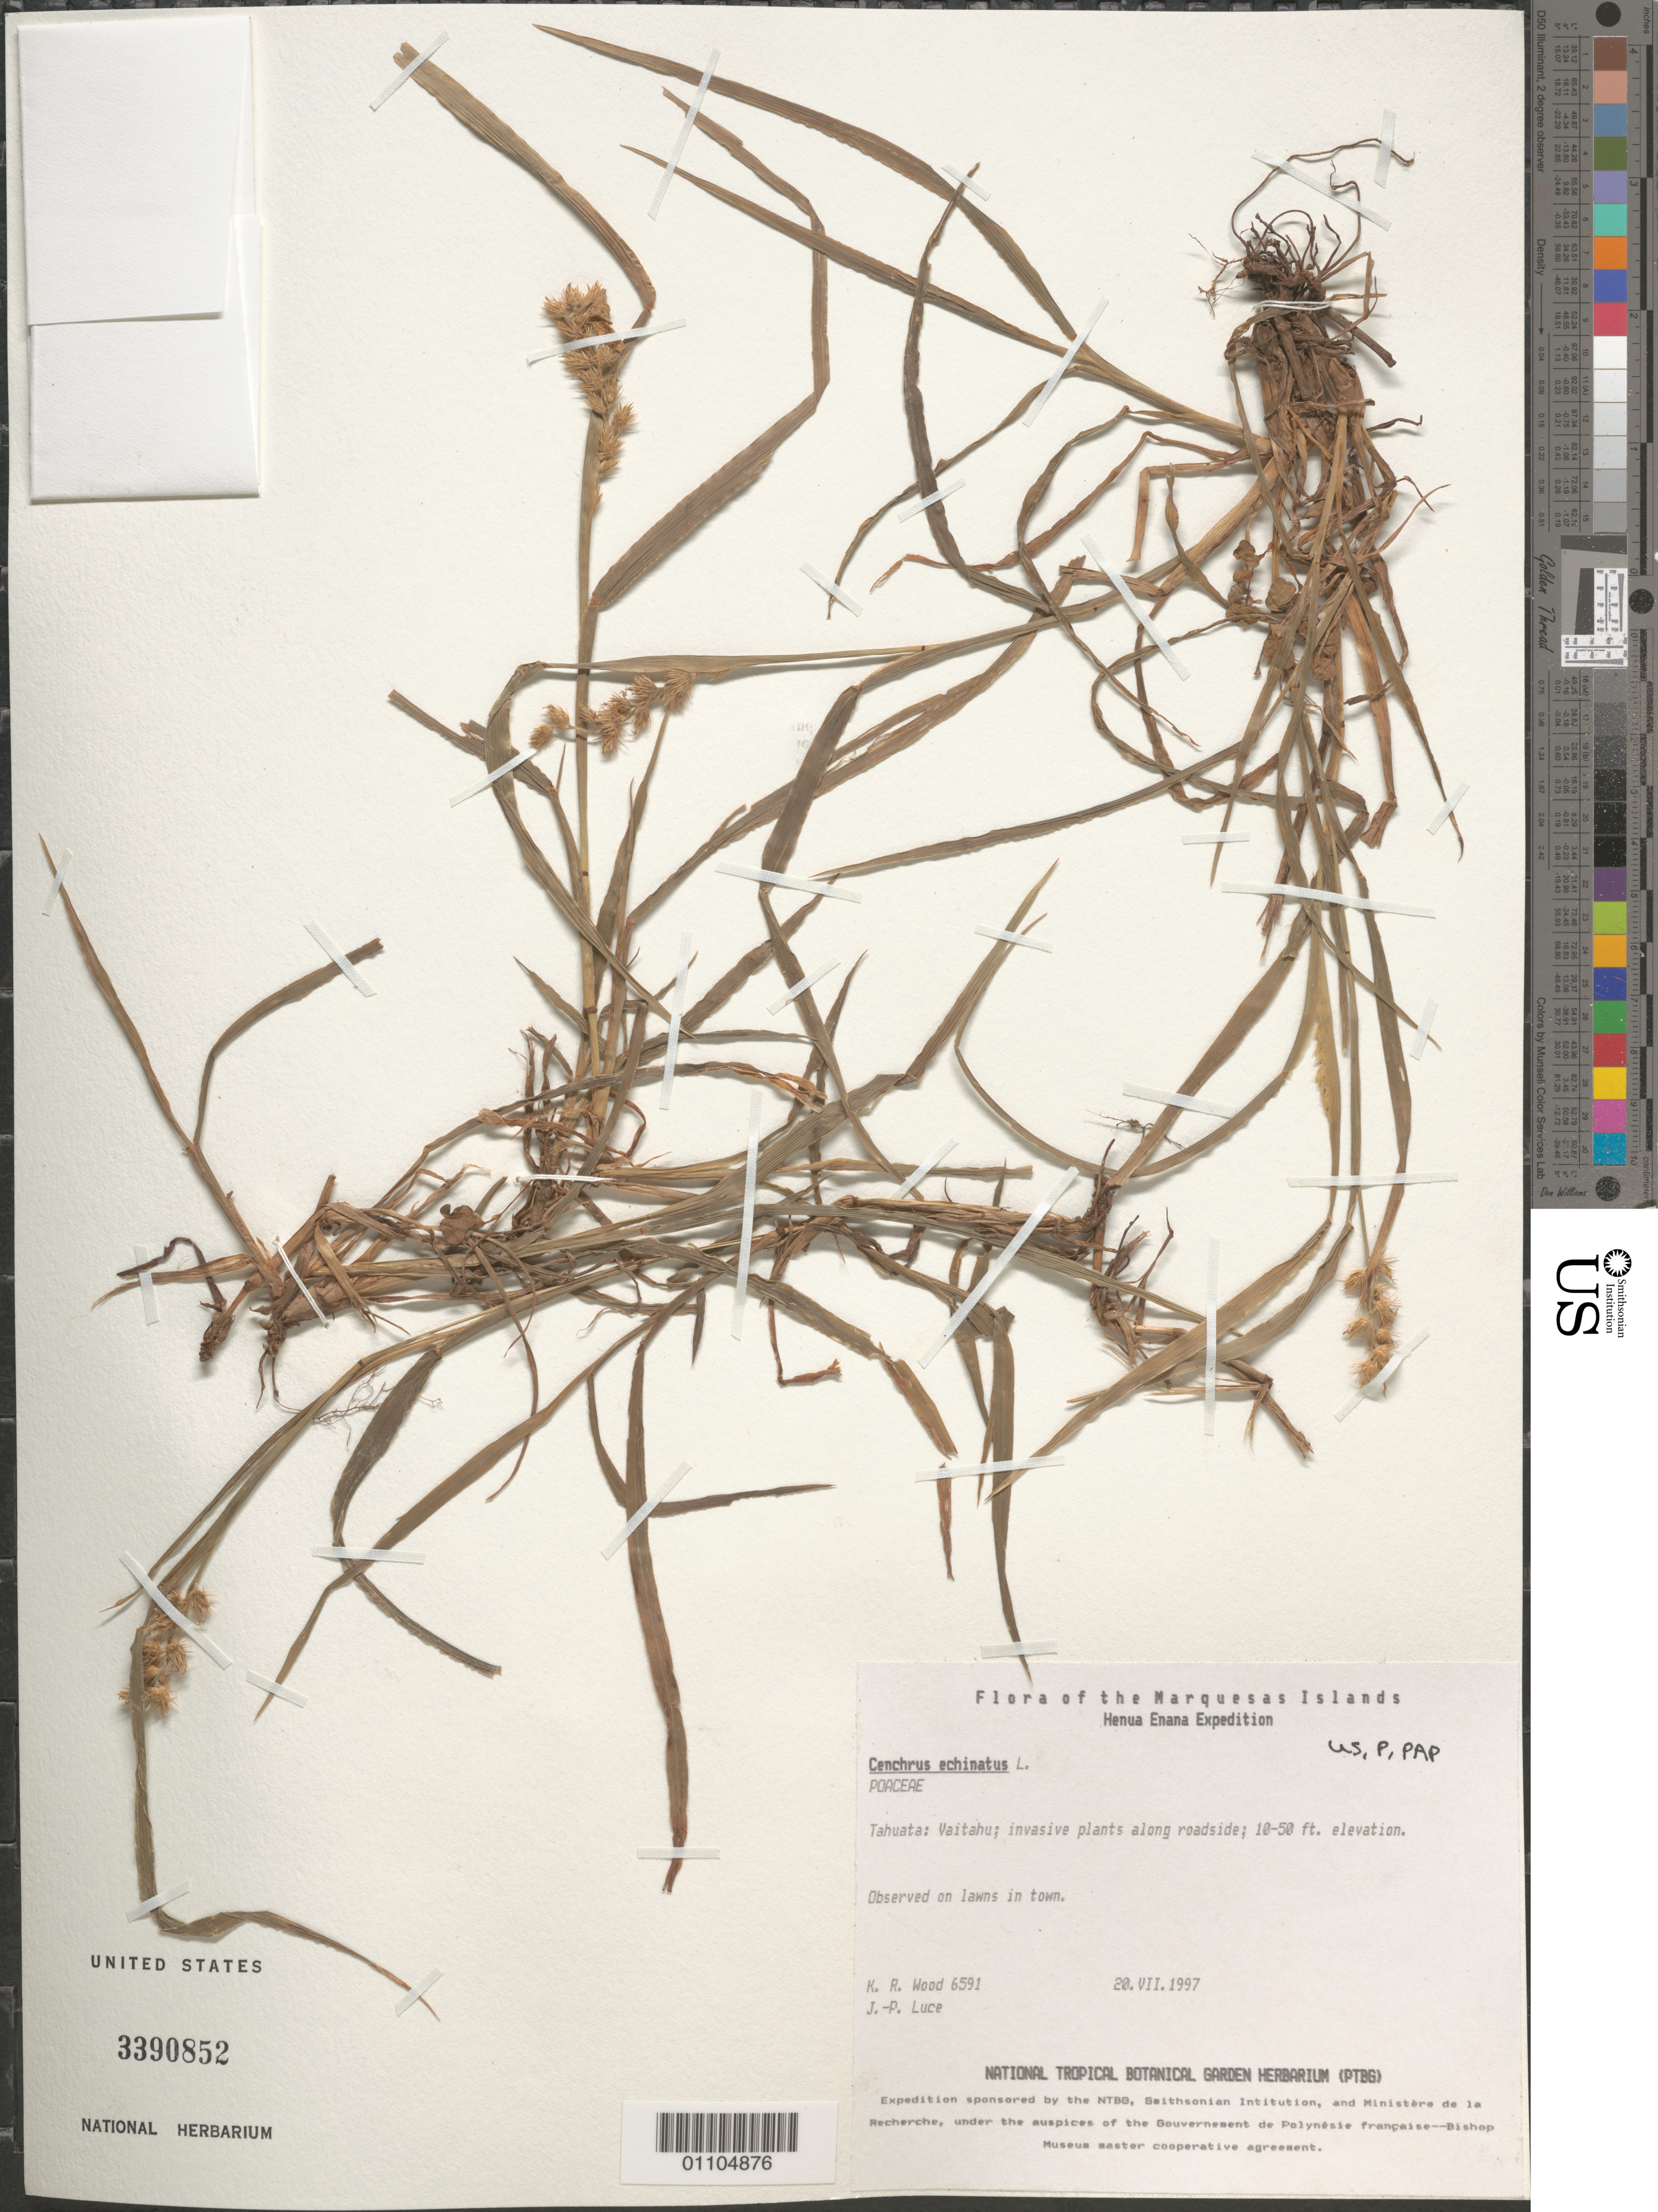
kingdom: Plantae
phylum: Tracheophyta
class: Liliopsida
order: Poales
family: Poaceae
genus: Cenchrus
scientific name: Cenchrus echinatus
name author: L.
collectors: K. R. Wood & J. Luce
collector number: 6591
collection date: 1997-07-20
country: French Polynesia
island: Tahuata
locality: Vaitahu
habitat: Along roadside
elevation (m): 3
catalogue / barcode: US 3390852